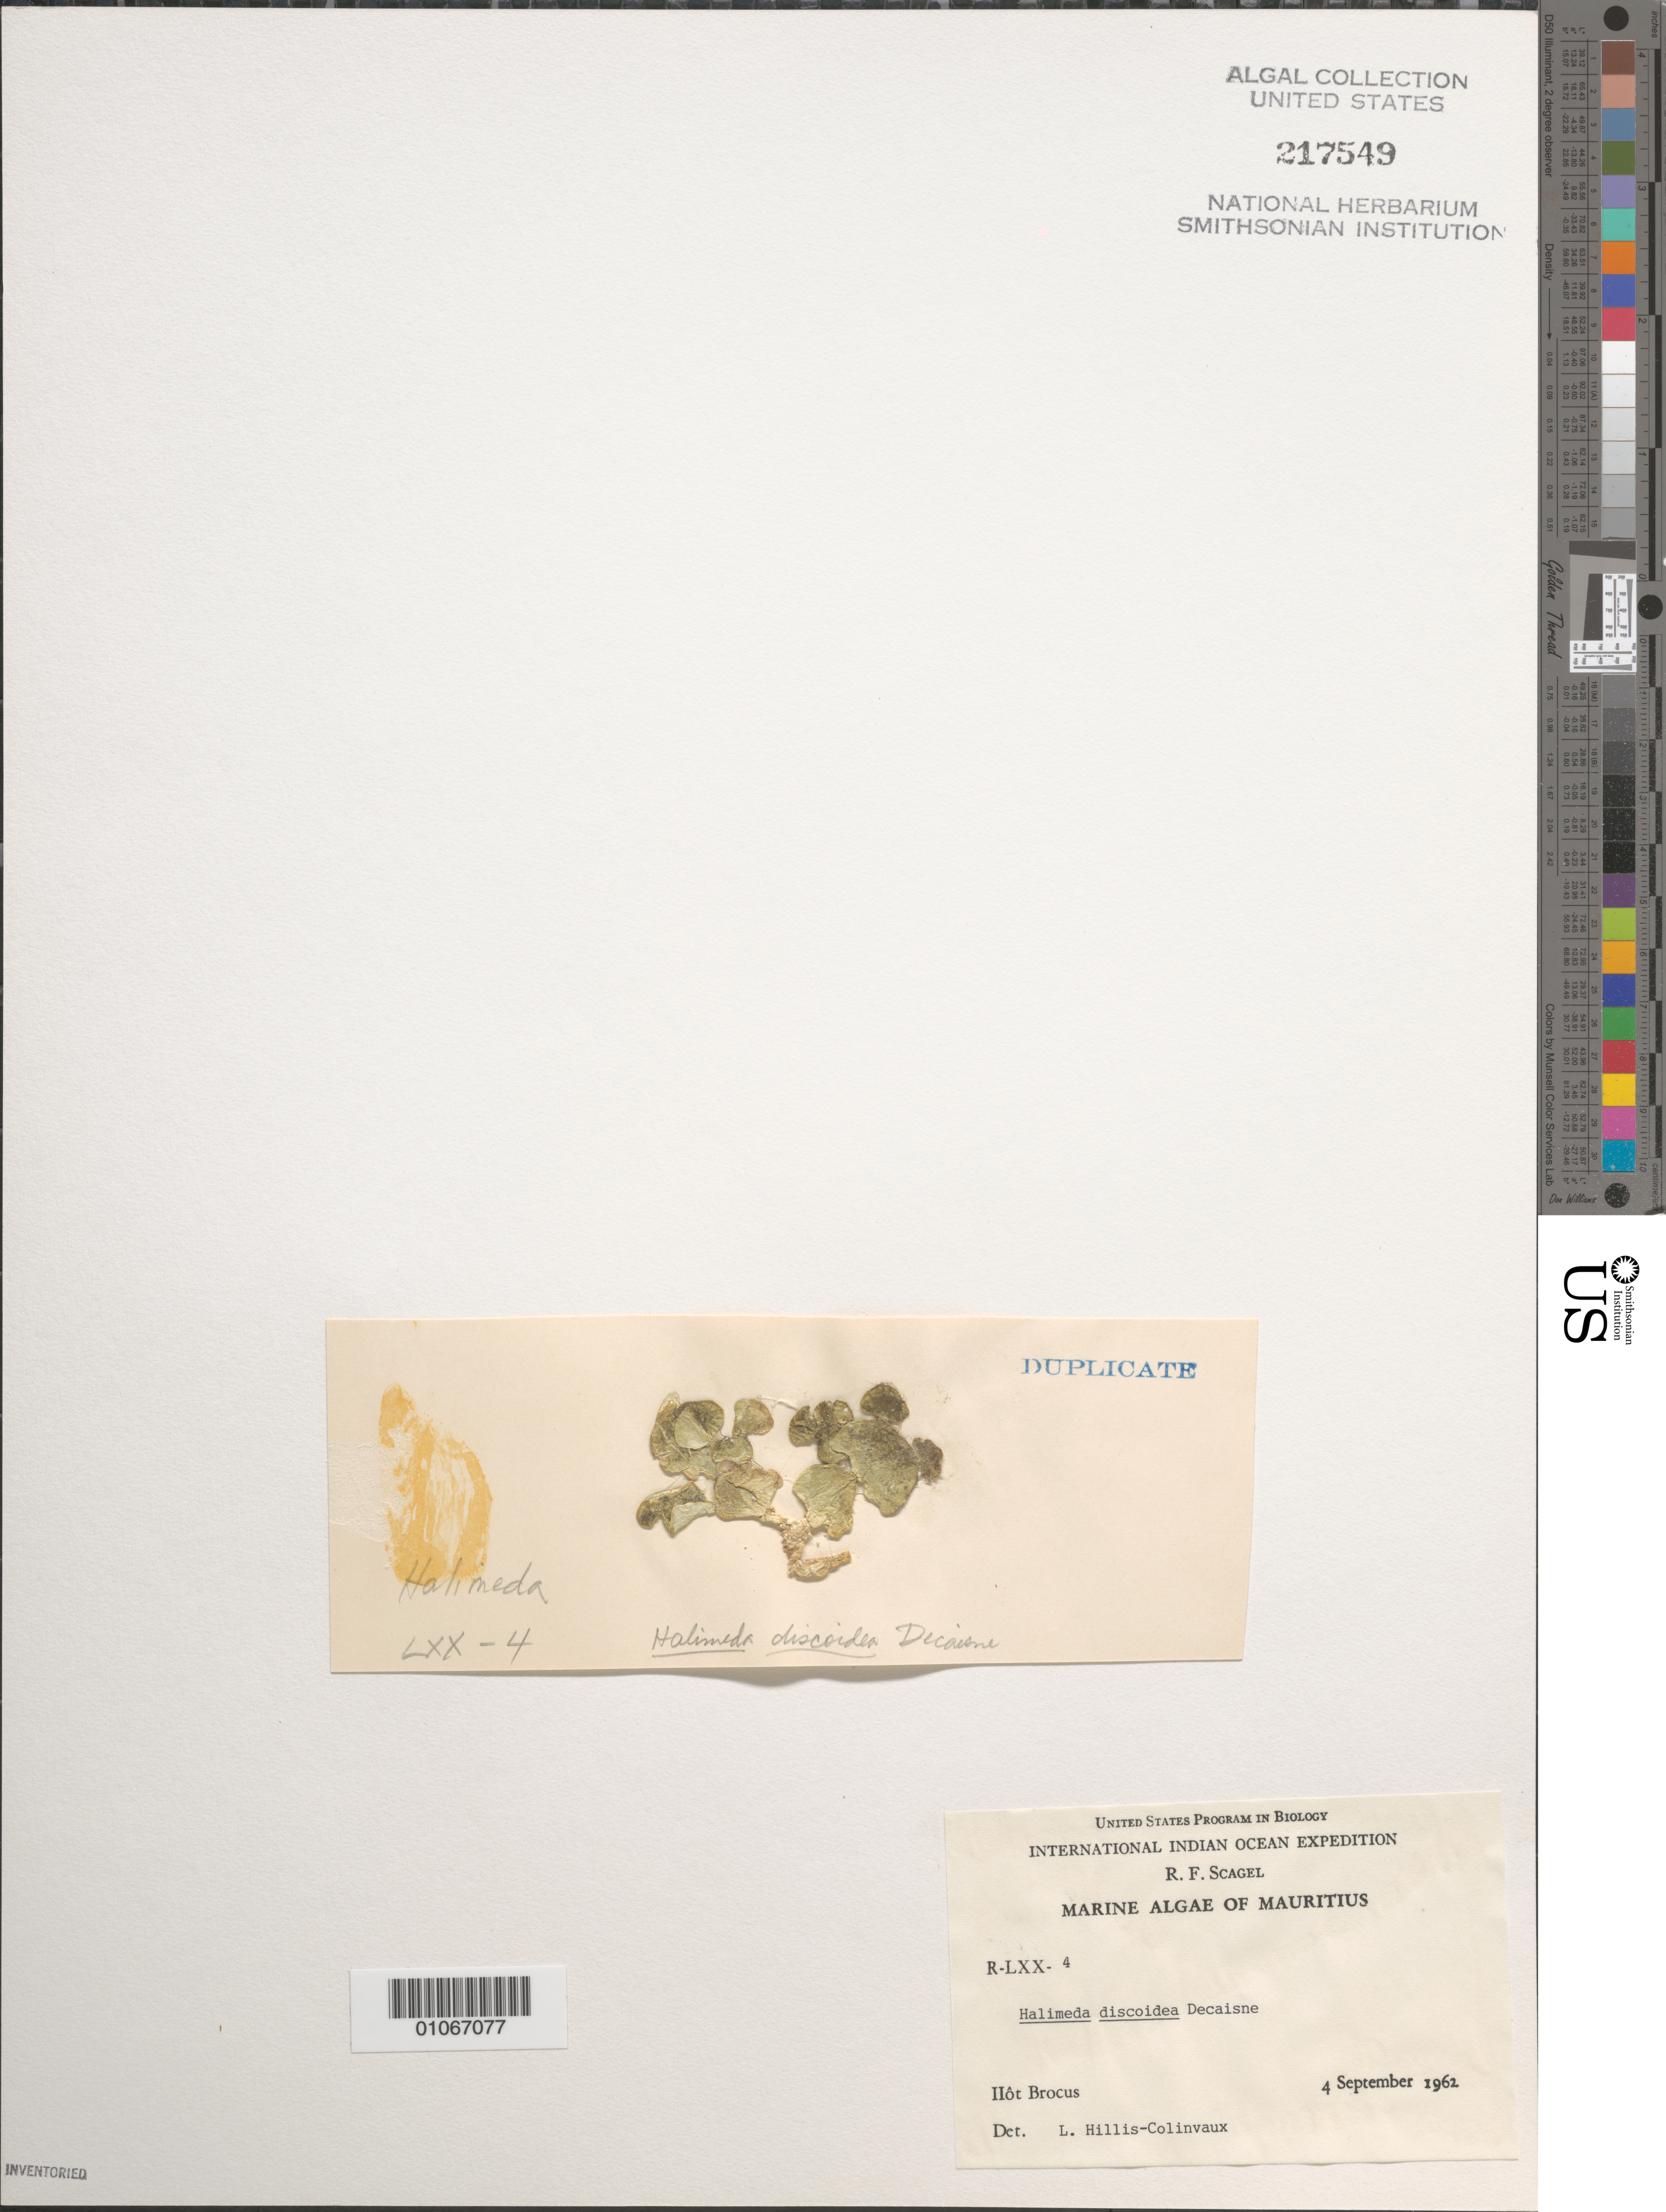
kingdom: Plantae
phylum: Chlorophyta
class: Ulvophyceae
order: Bryopsidales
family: Halimedaceae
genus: Halimeda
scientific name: Halimeda discoidea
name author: Decne.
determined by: Hillis-Colinvaux, L.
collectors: R. F. Scagel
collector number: R-LXX-4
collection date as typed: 04 Sep 1962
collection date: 1962-09-04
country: Mauritius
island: Ilot Brocus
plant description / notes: International Indian Ocean Expedition, 1962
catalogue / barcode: US 217549